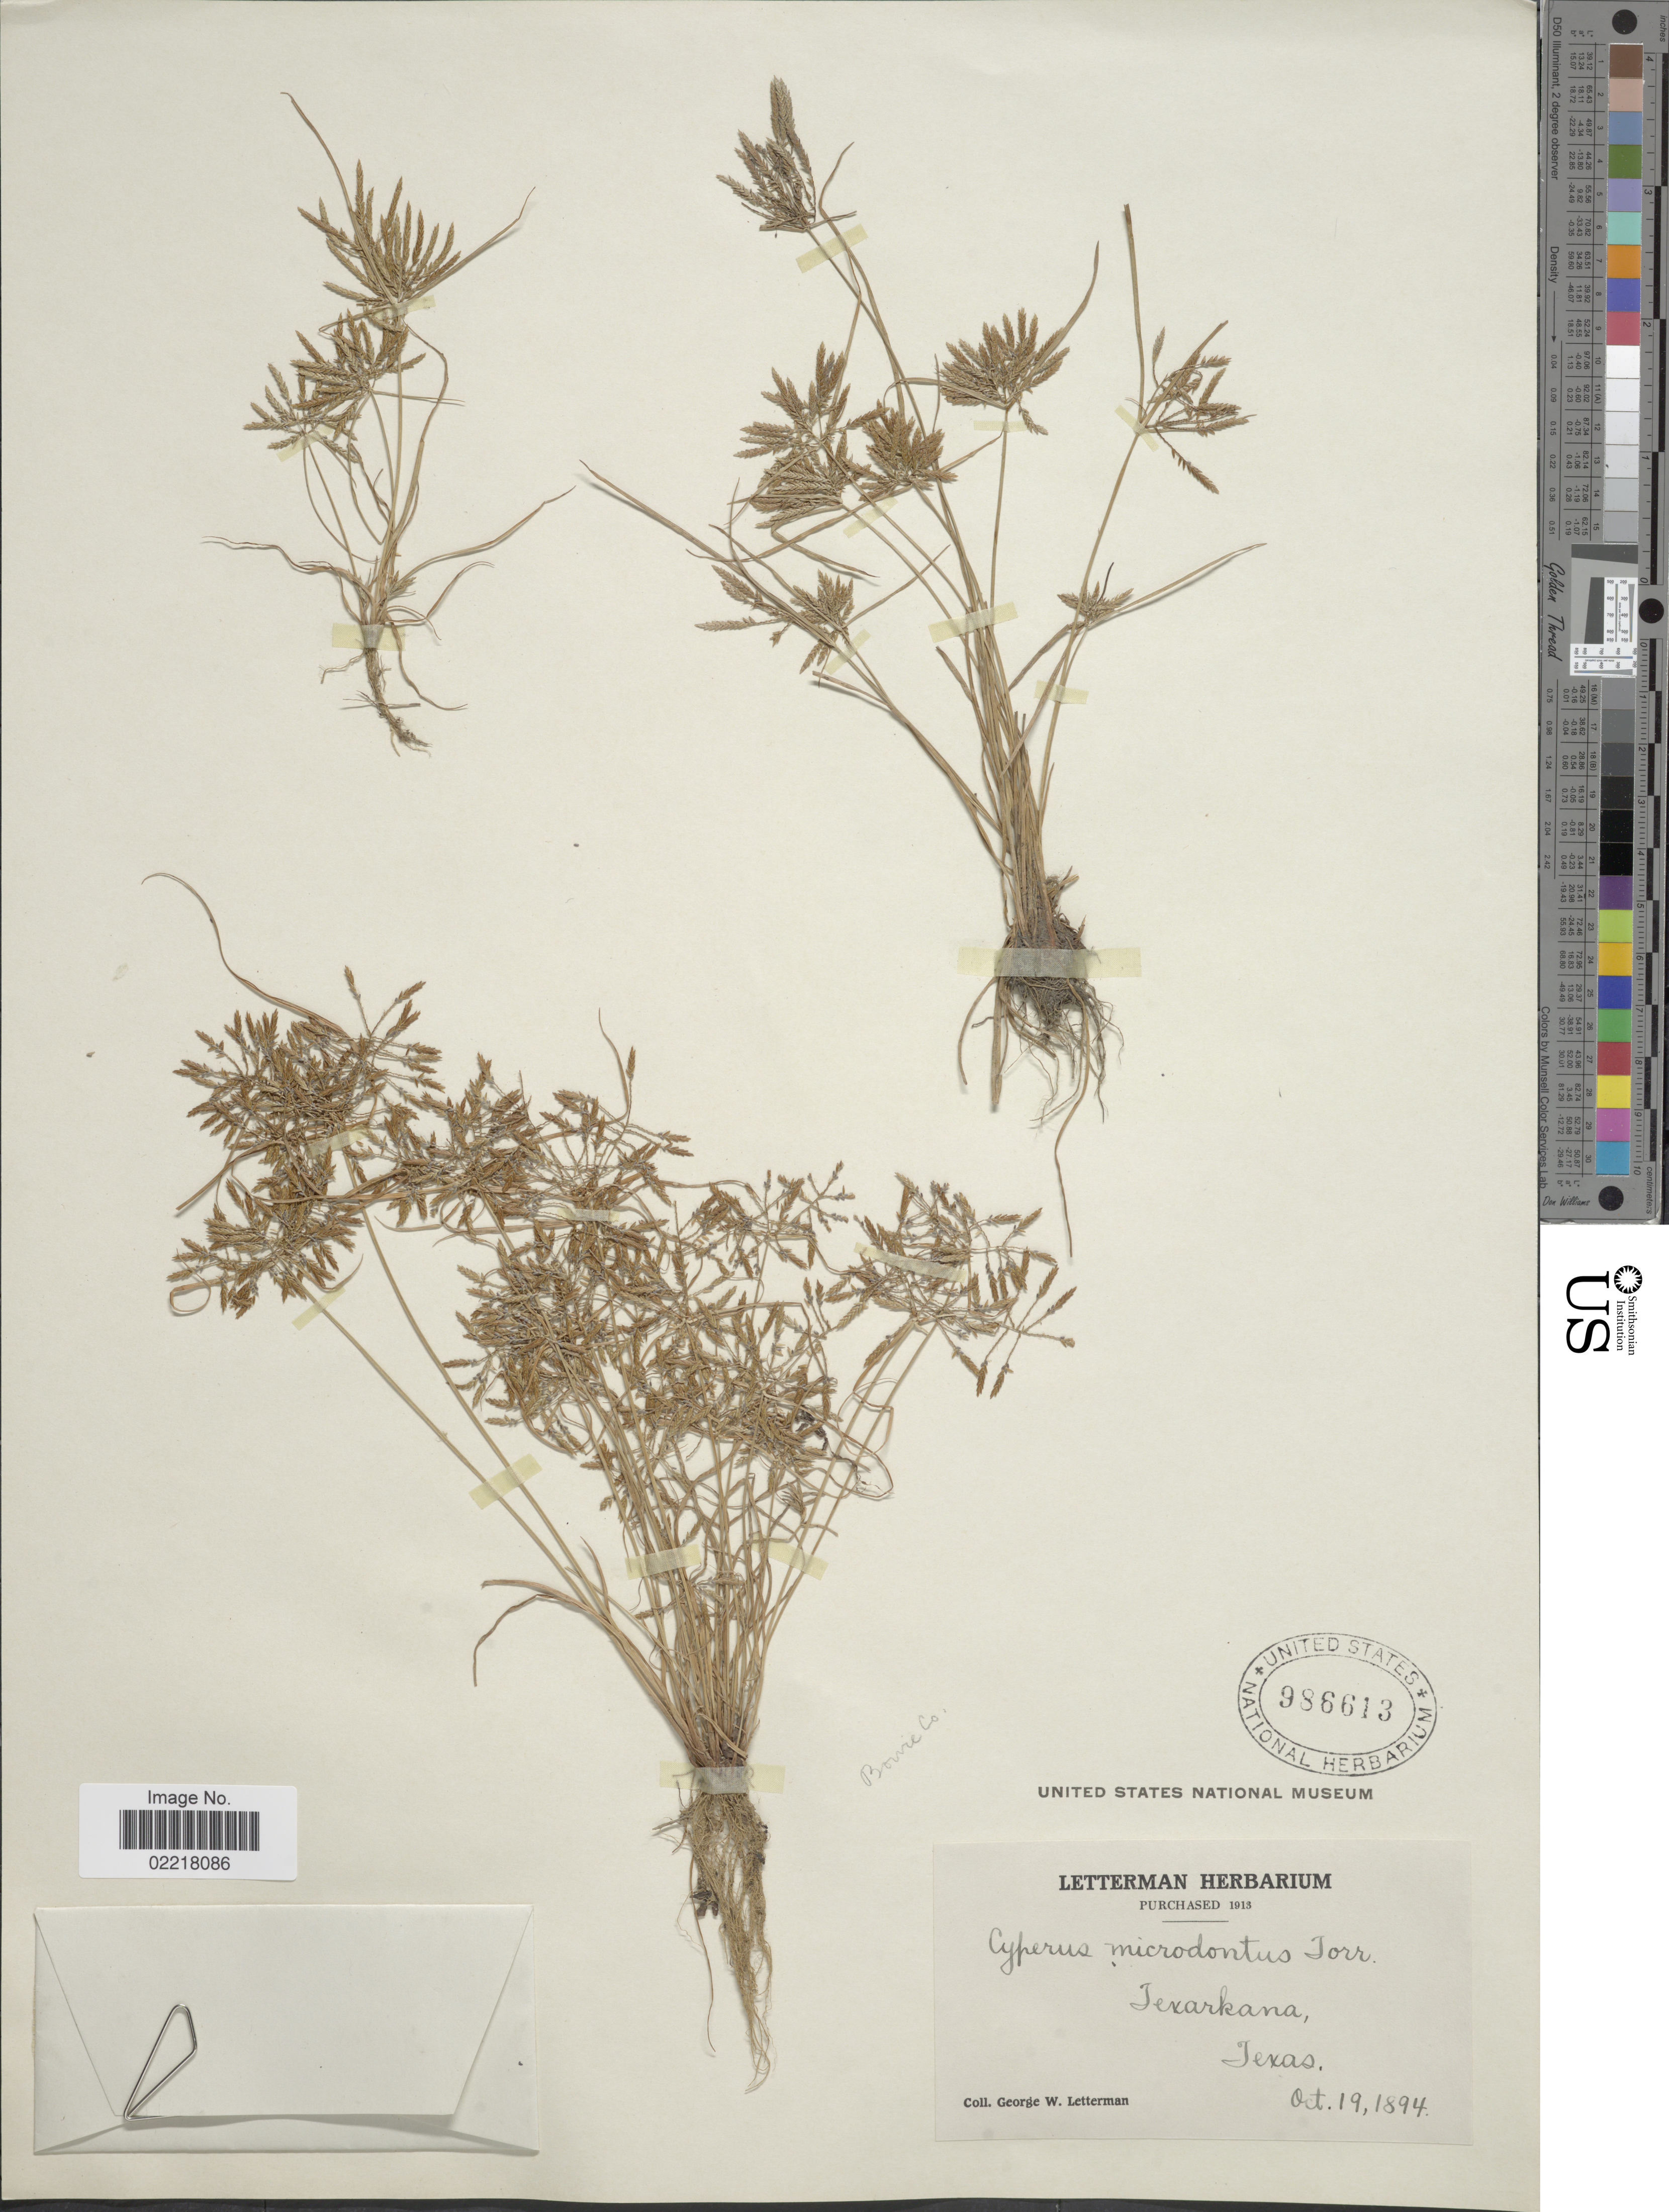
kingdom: Plantae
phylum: Tracheophyta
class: Liliopsida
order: Poales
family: Cyperaceae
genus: Cyperus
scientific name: Cyperus polystachyos var. texensis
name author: (Torr.) Fernald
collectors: G. W. Letterman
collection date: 1894-10-19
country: United States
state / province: Texas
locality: Texarkana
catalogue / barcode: US 986613